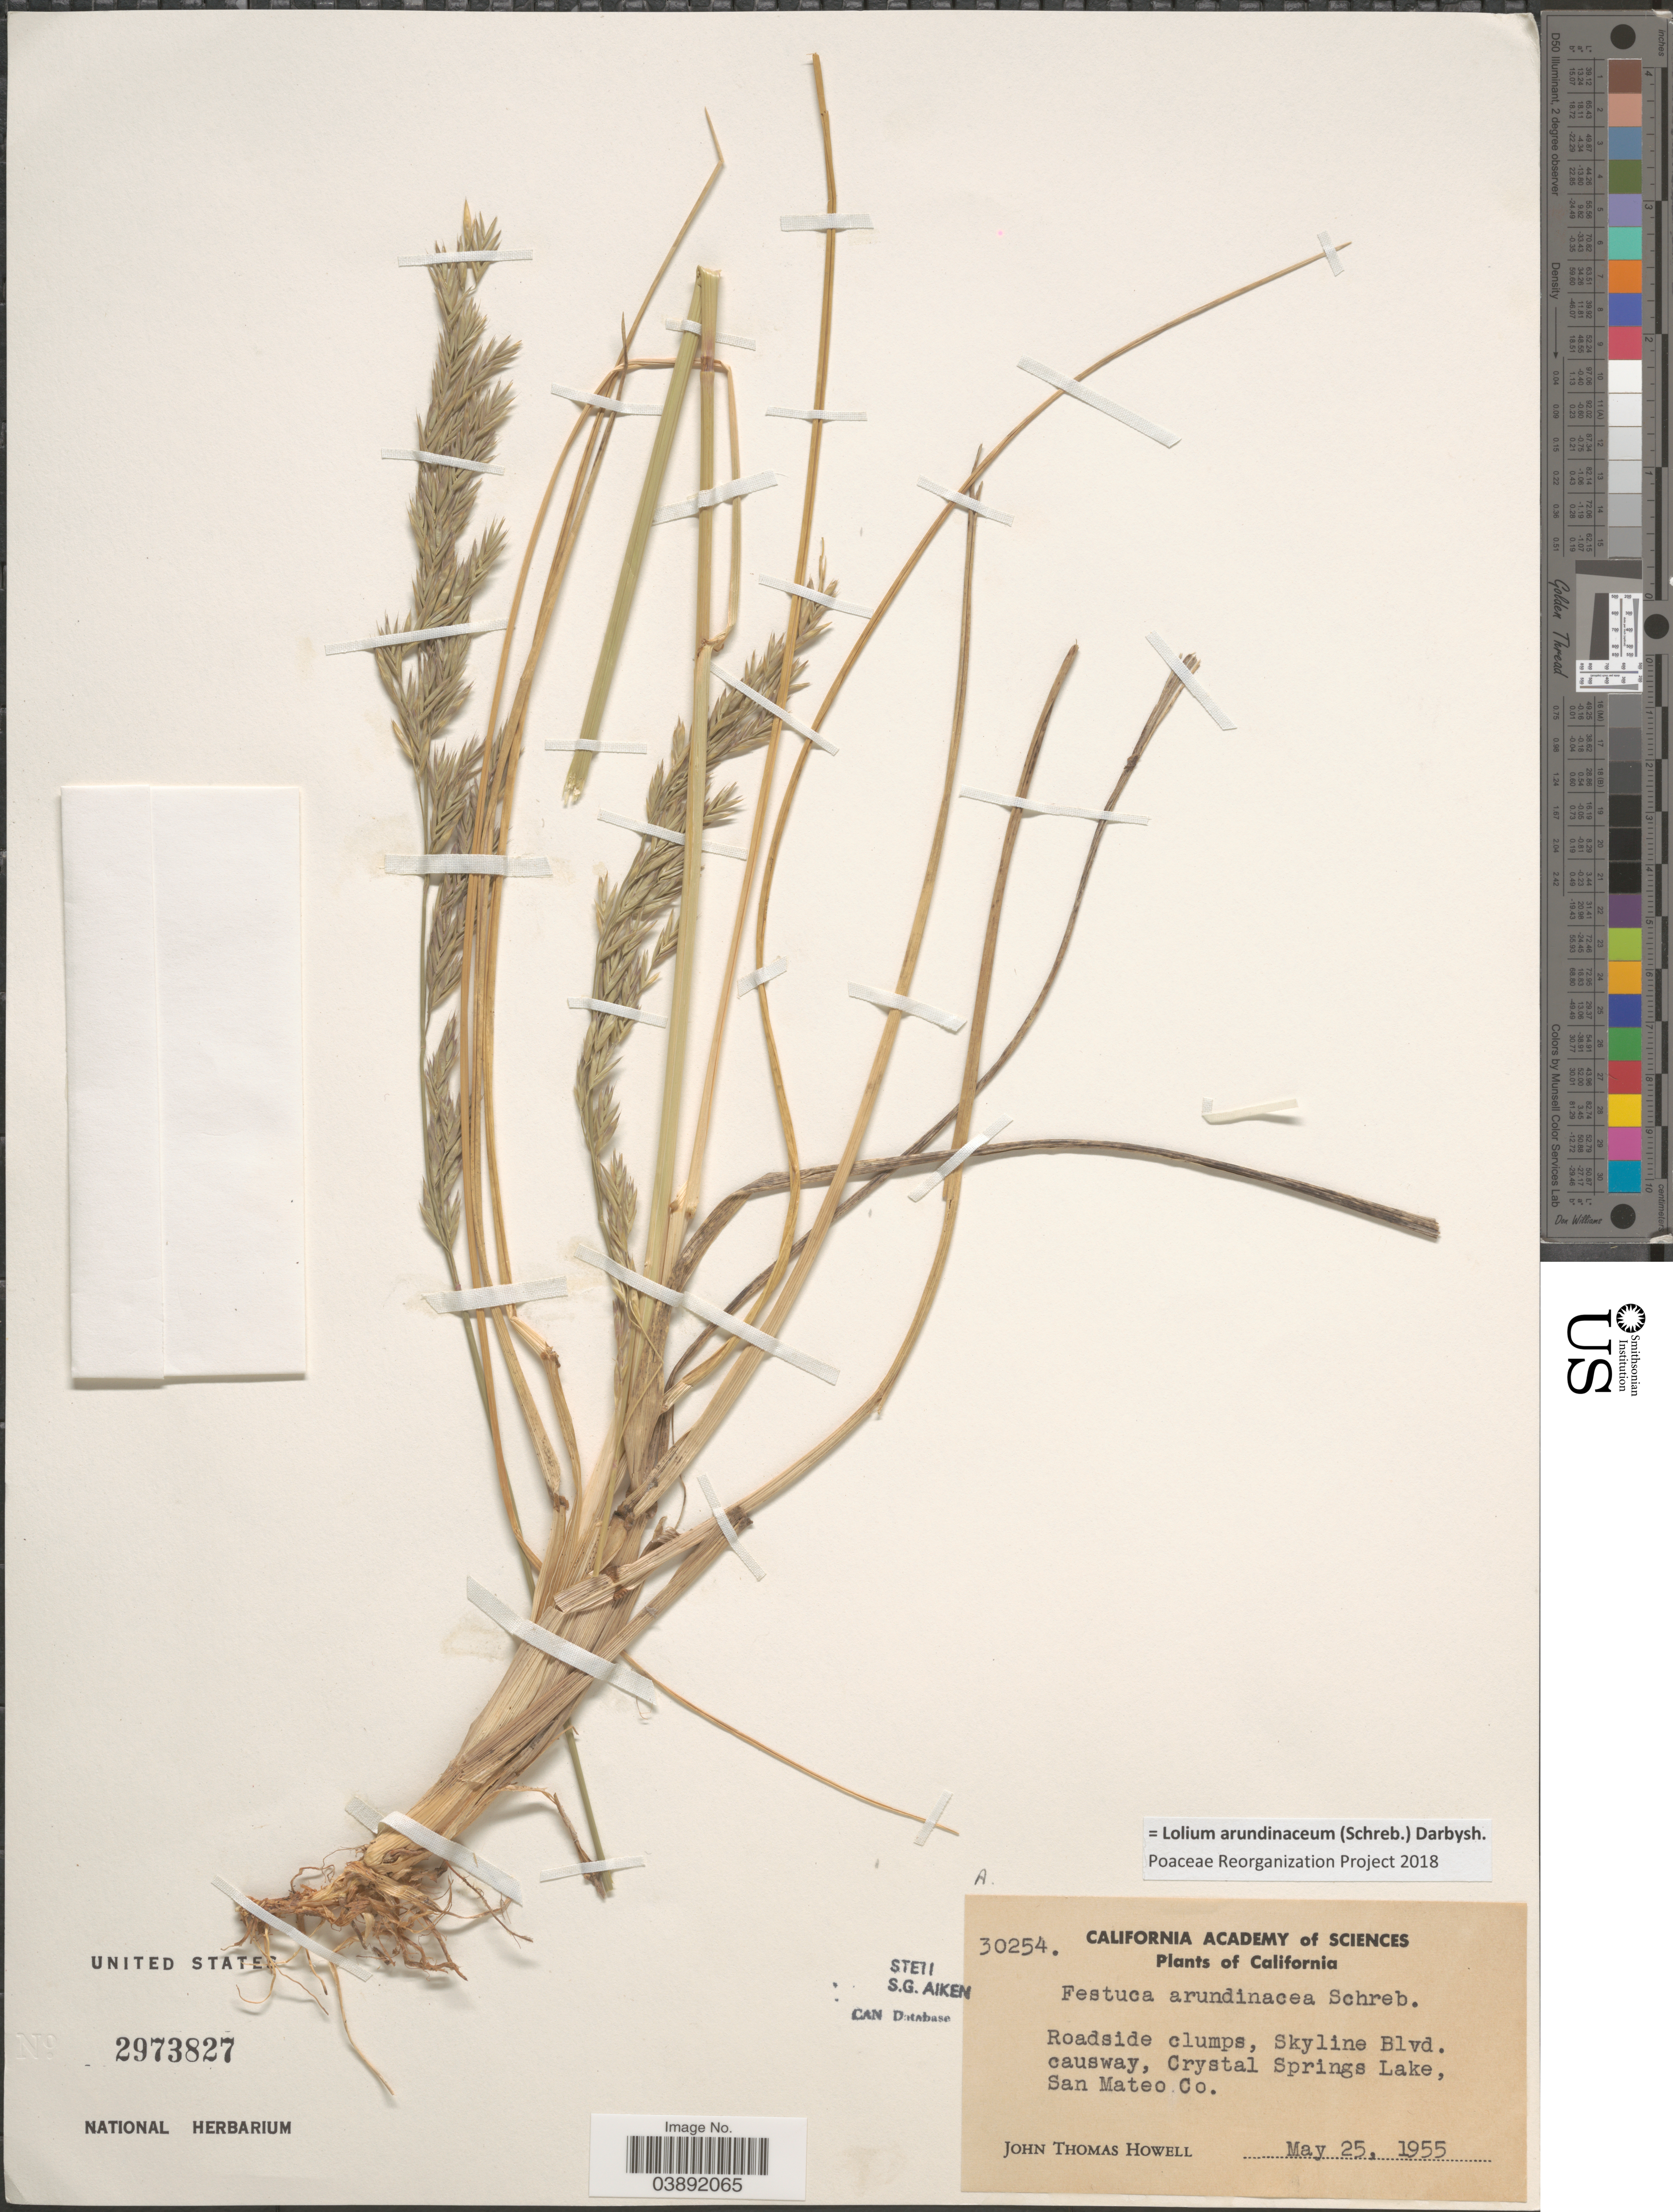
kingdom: Plantae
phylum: Tracheophyta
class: Liliopsida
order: Poales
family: Poaceae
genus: Lolium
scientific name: Lolium arundinaceum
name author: (Schreb.) Darbysh.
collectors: J. T. Howell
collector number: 30254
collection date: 1955-05-25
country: United States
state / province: California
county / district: San Mateo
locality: Roadside clumps, Skyline Blvd. Causway, Crystal Springs Lake, San Mateo Co.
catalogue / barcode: US 2973827